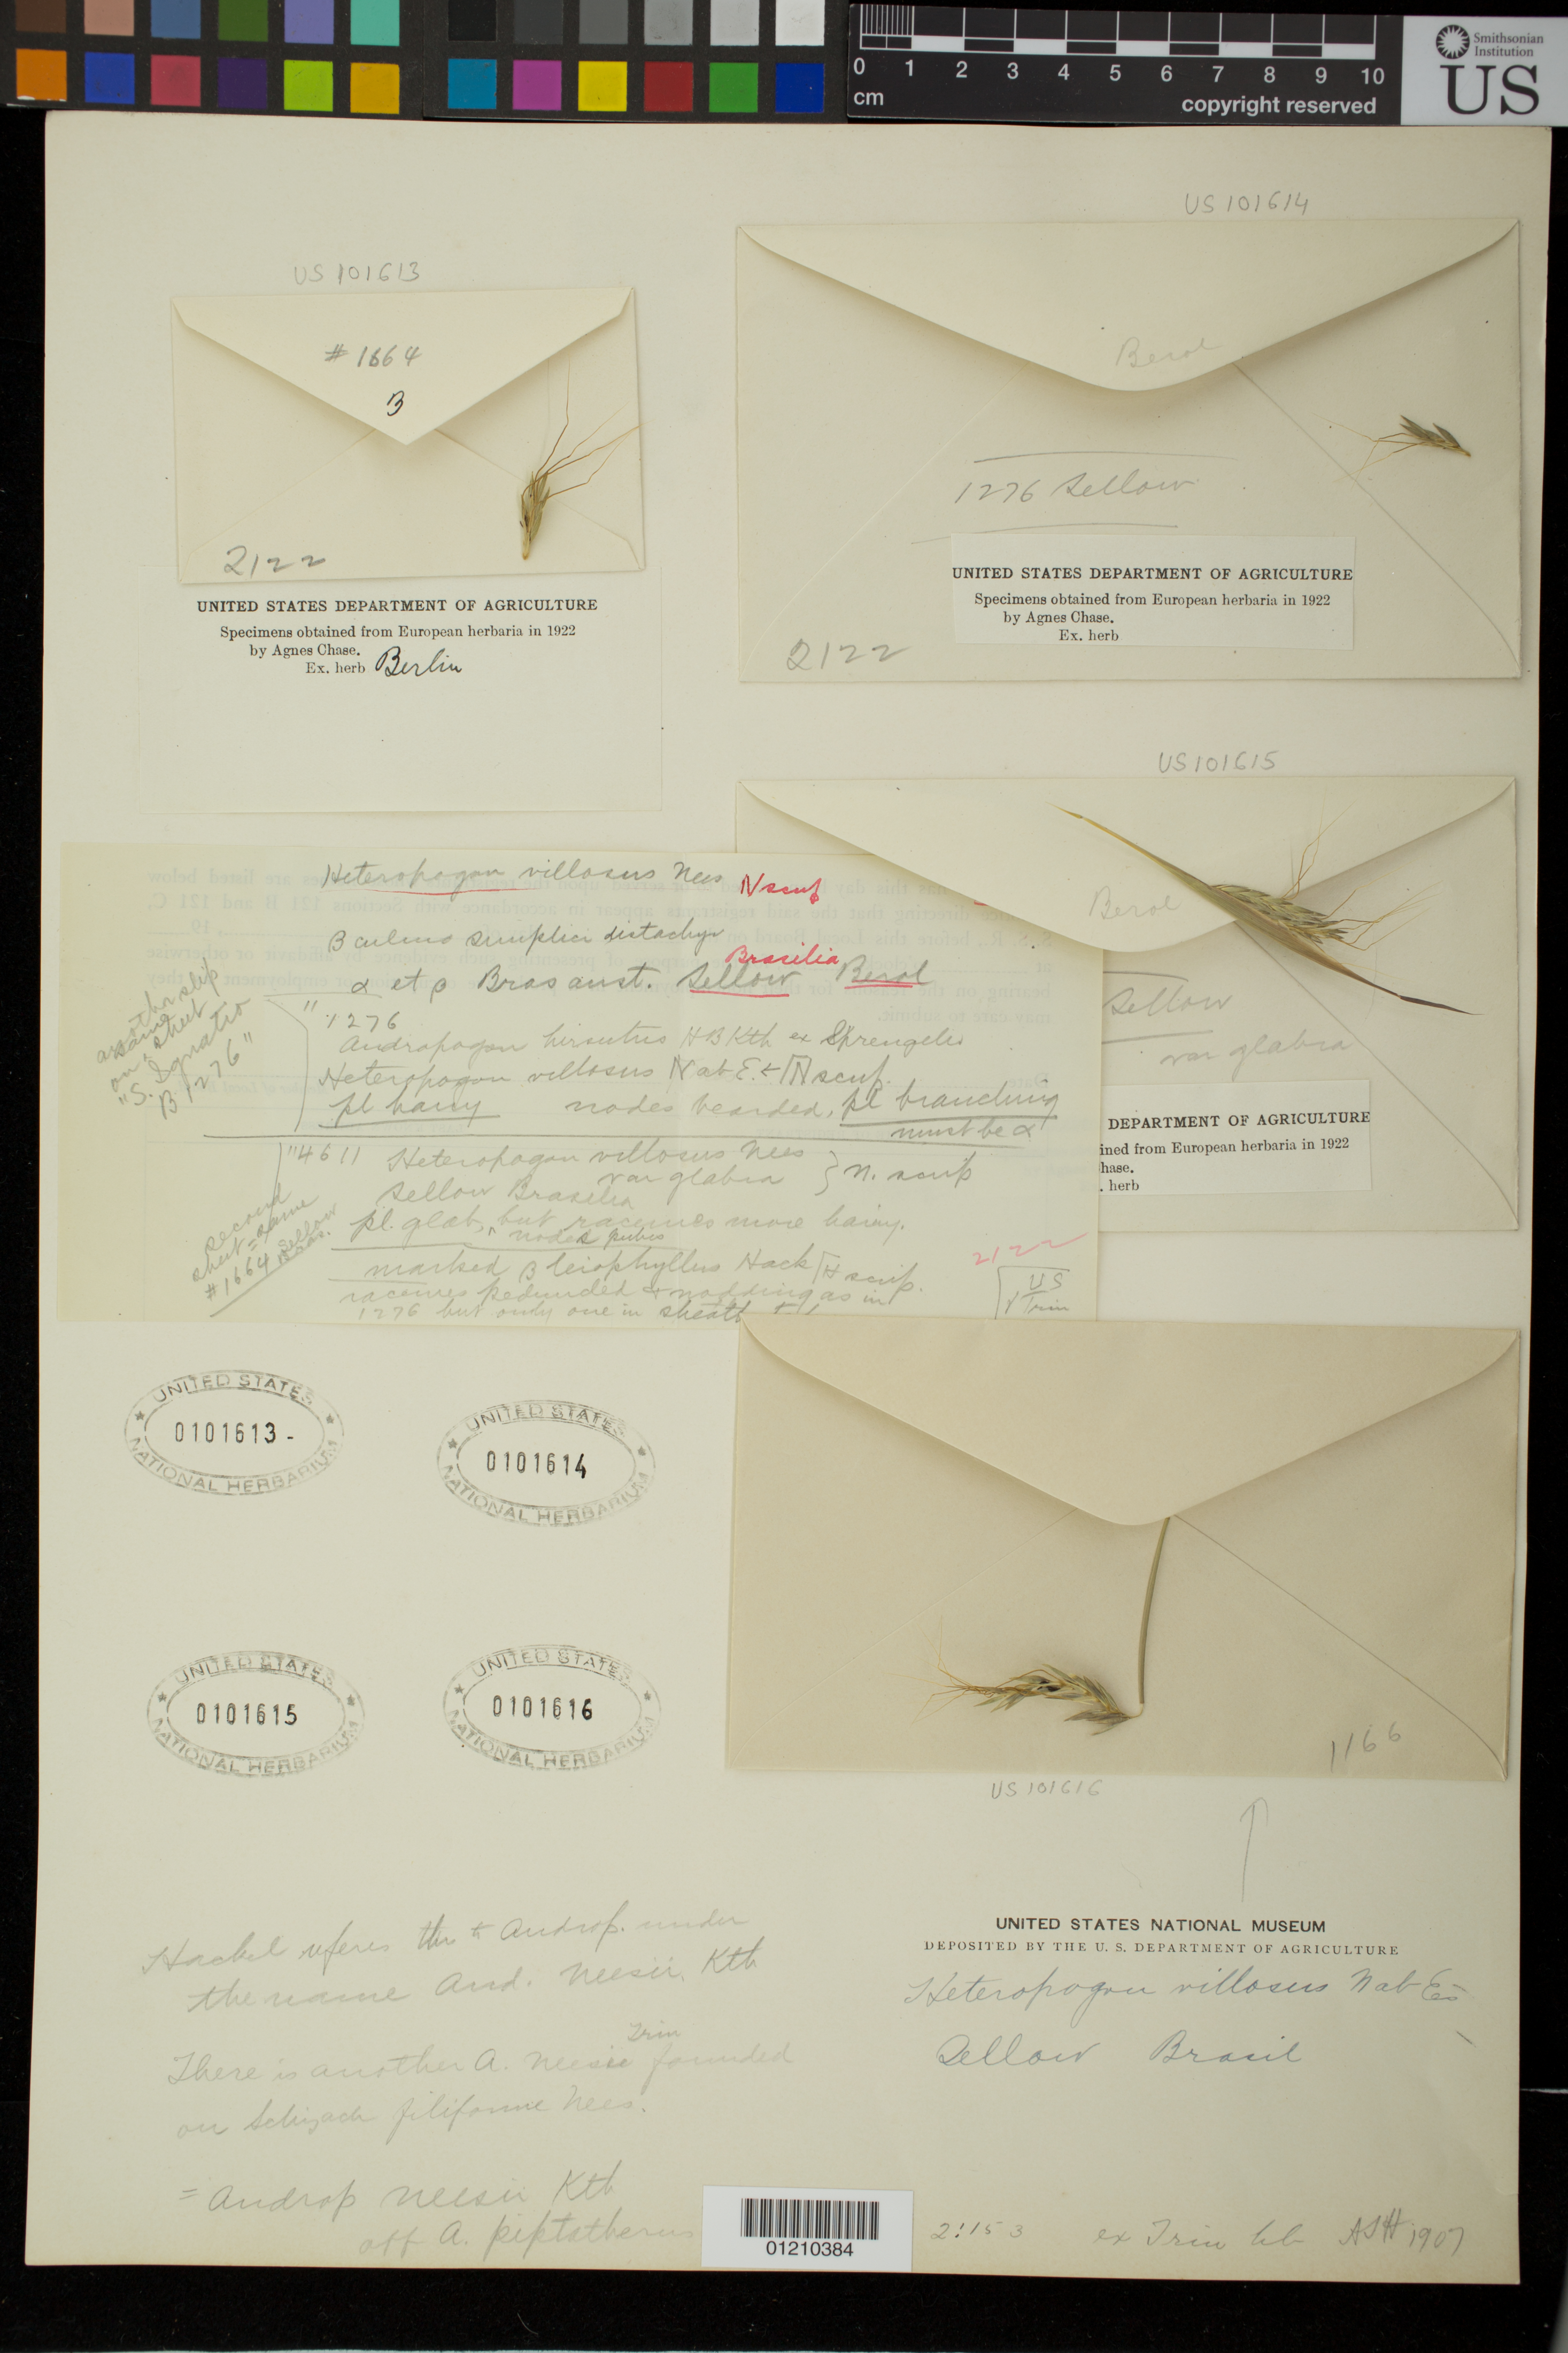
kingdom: Plantae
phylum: Tracheophyta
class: Liliopsida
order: Poales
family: Poaceae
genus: Heteropogon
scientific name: Heteropogon villosus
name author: Nees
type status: Syntype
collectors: F. Sellow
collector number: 4611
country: Brazil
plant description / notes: Fragmentary material of type specimen ex herb. Berlin.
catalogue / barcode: US 101615